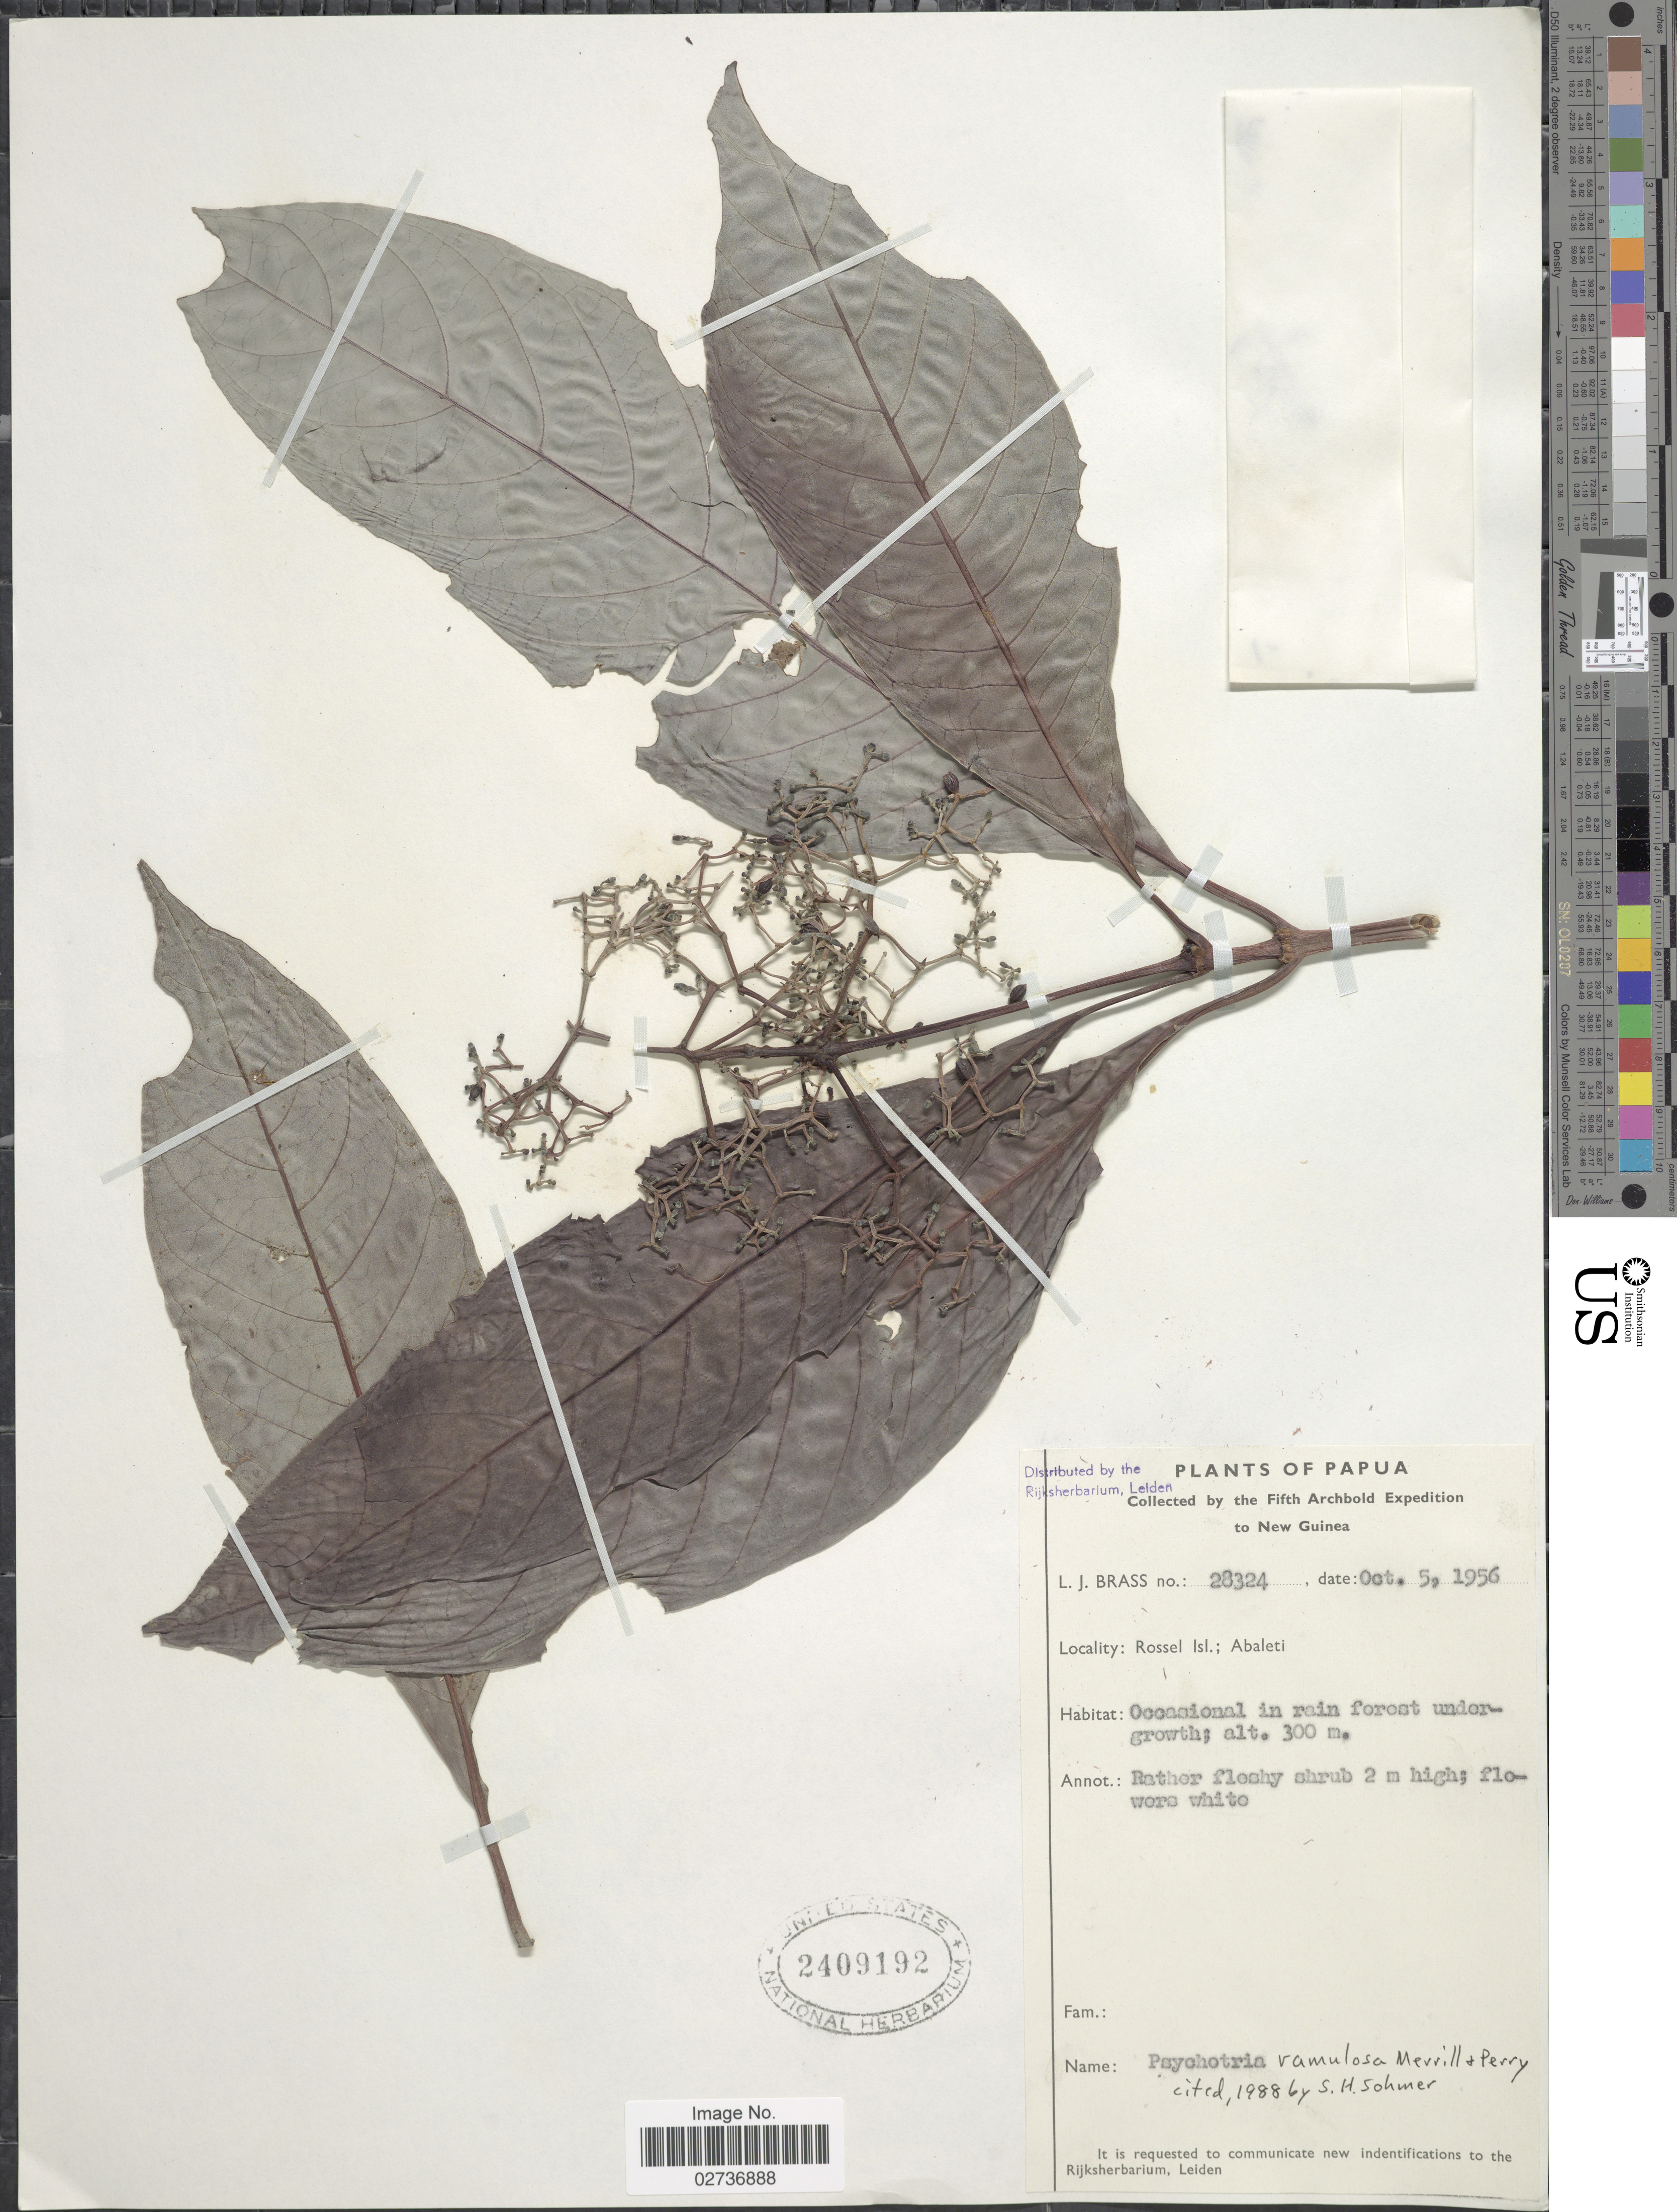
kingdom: Plantae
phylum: Tracheophyta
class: Magnoliopsida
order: Gentianales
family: Rubiaceae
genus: Psychotria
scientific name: Psychotria ramulosa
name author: Merr. ex L.M. Perry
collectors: L. J. Brass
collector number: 28324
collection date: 1956-10-05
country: Papua New Guinea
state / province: Milne Bay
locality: Rossel Isl.; Abaleti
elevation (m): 300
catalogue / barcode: US 2409192